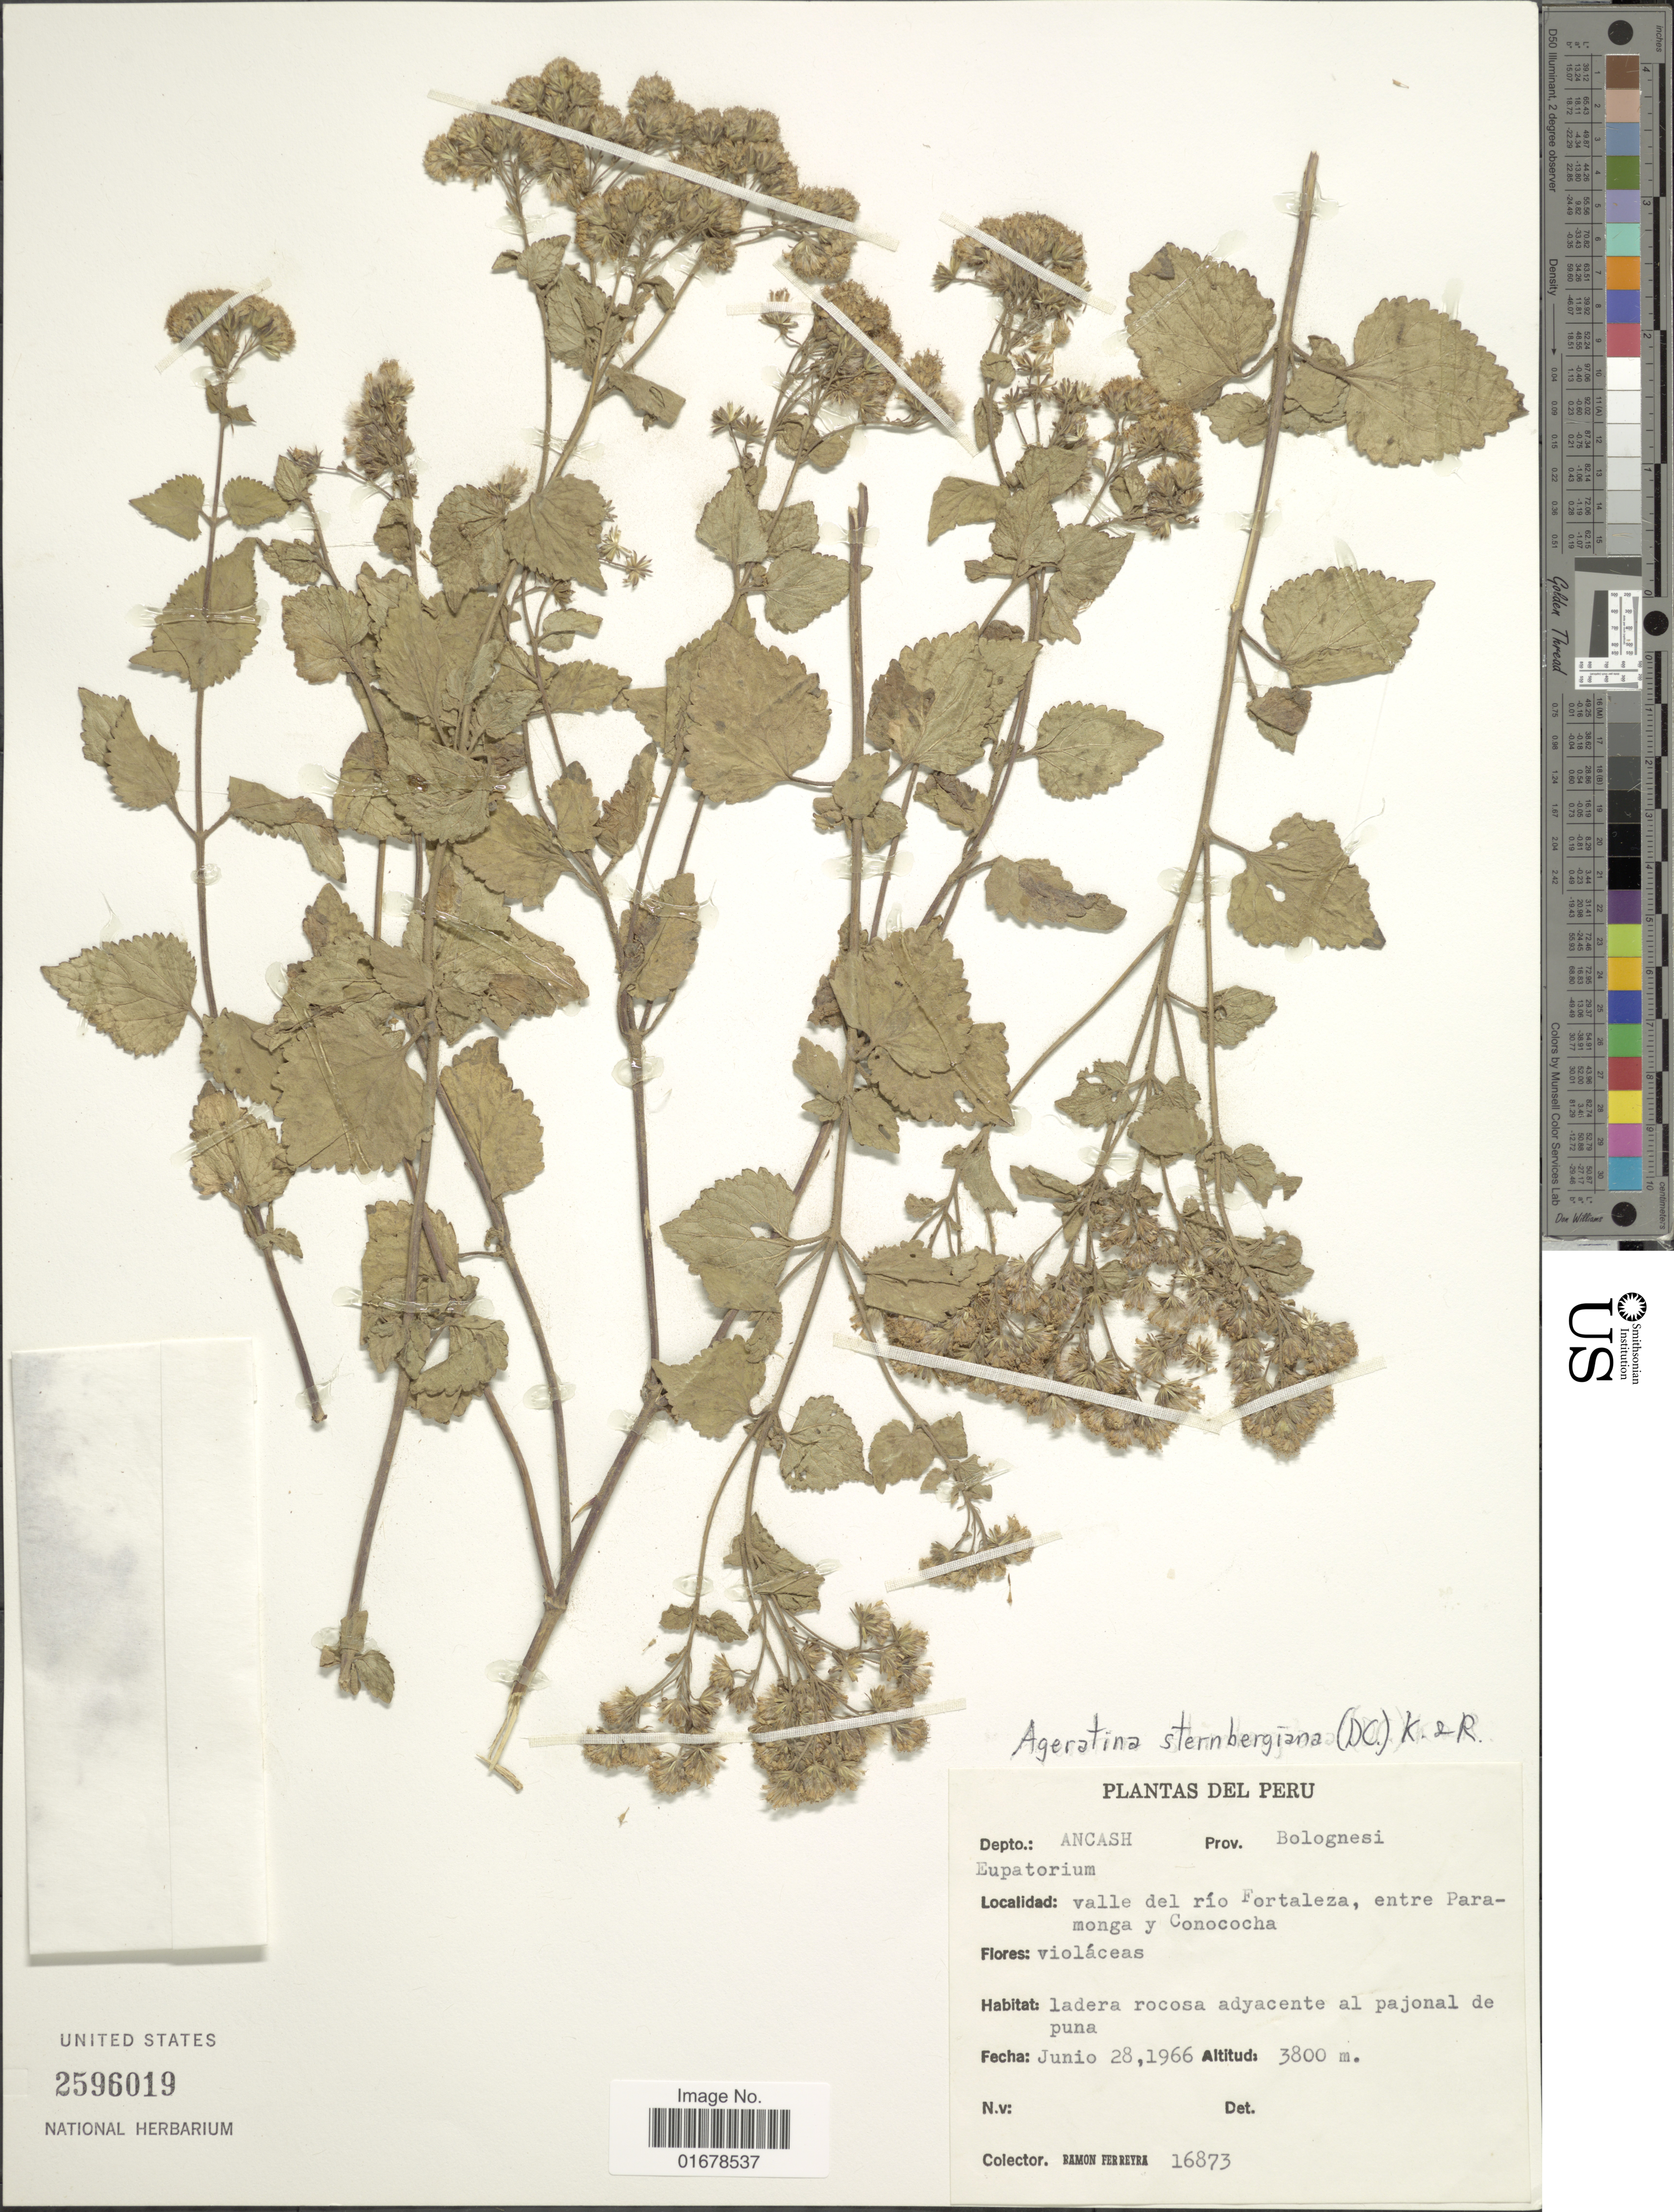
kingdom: Plantae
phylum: Tracheophyta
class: Magnoliopsida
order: Asterales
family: Asteraceae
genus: Ageratina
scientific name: Ageratina sternbergiana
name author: (DC.) R.M. King & H. Rob.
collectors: R. A. Ferreyra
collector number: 16873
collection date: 1966-06-28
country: Peru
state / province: Ancash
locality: Depto.: Ancash, Prov. Bolognsei, valle del rio Fortaleza, entre Paramonga y Conococha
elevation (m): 3800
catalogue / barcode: US 2596019